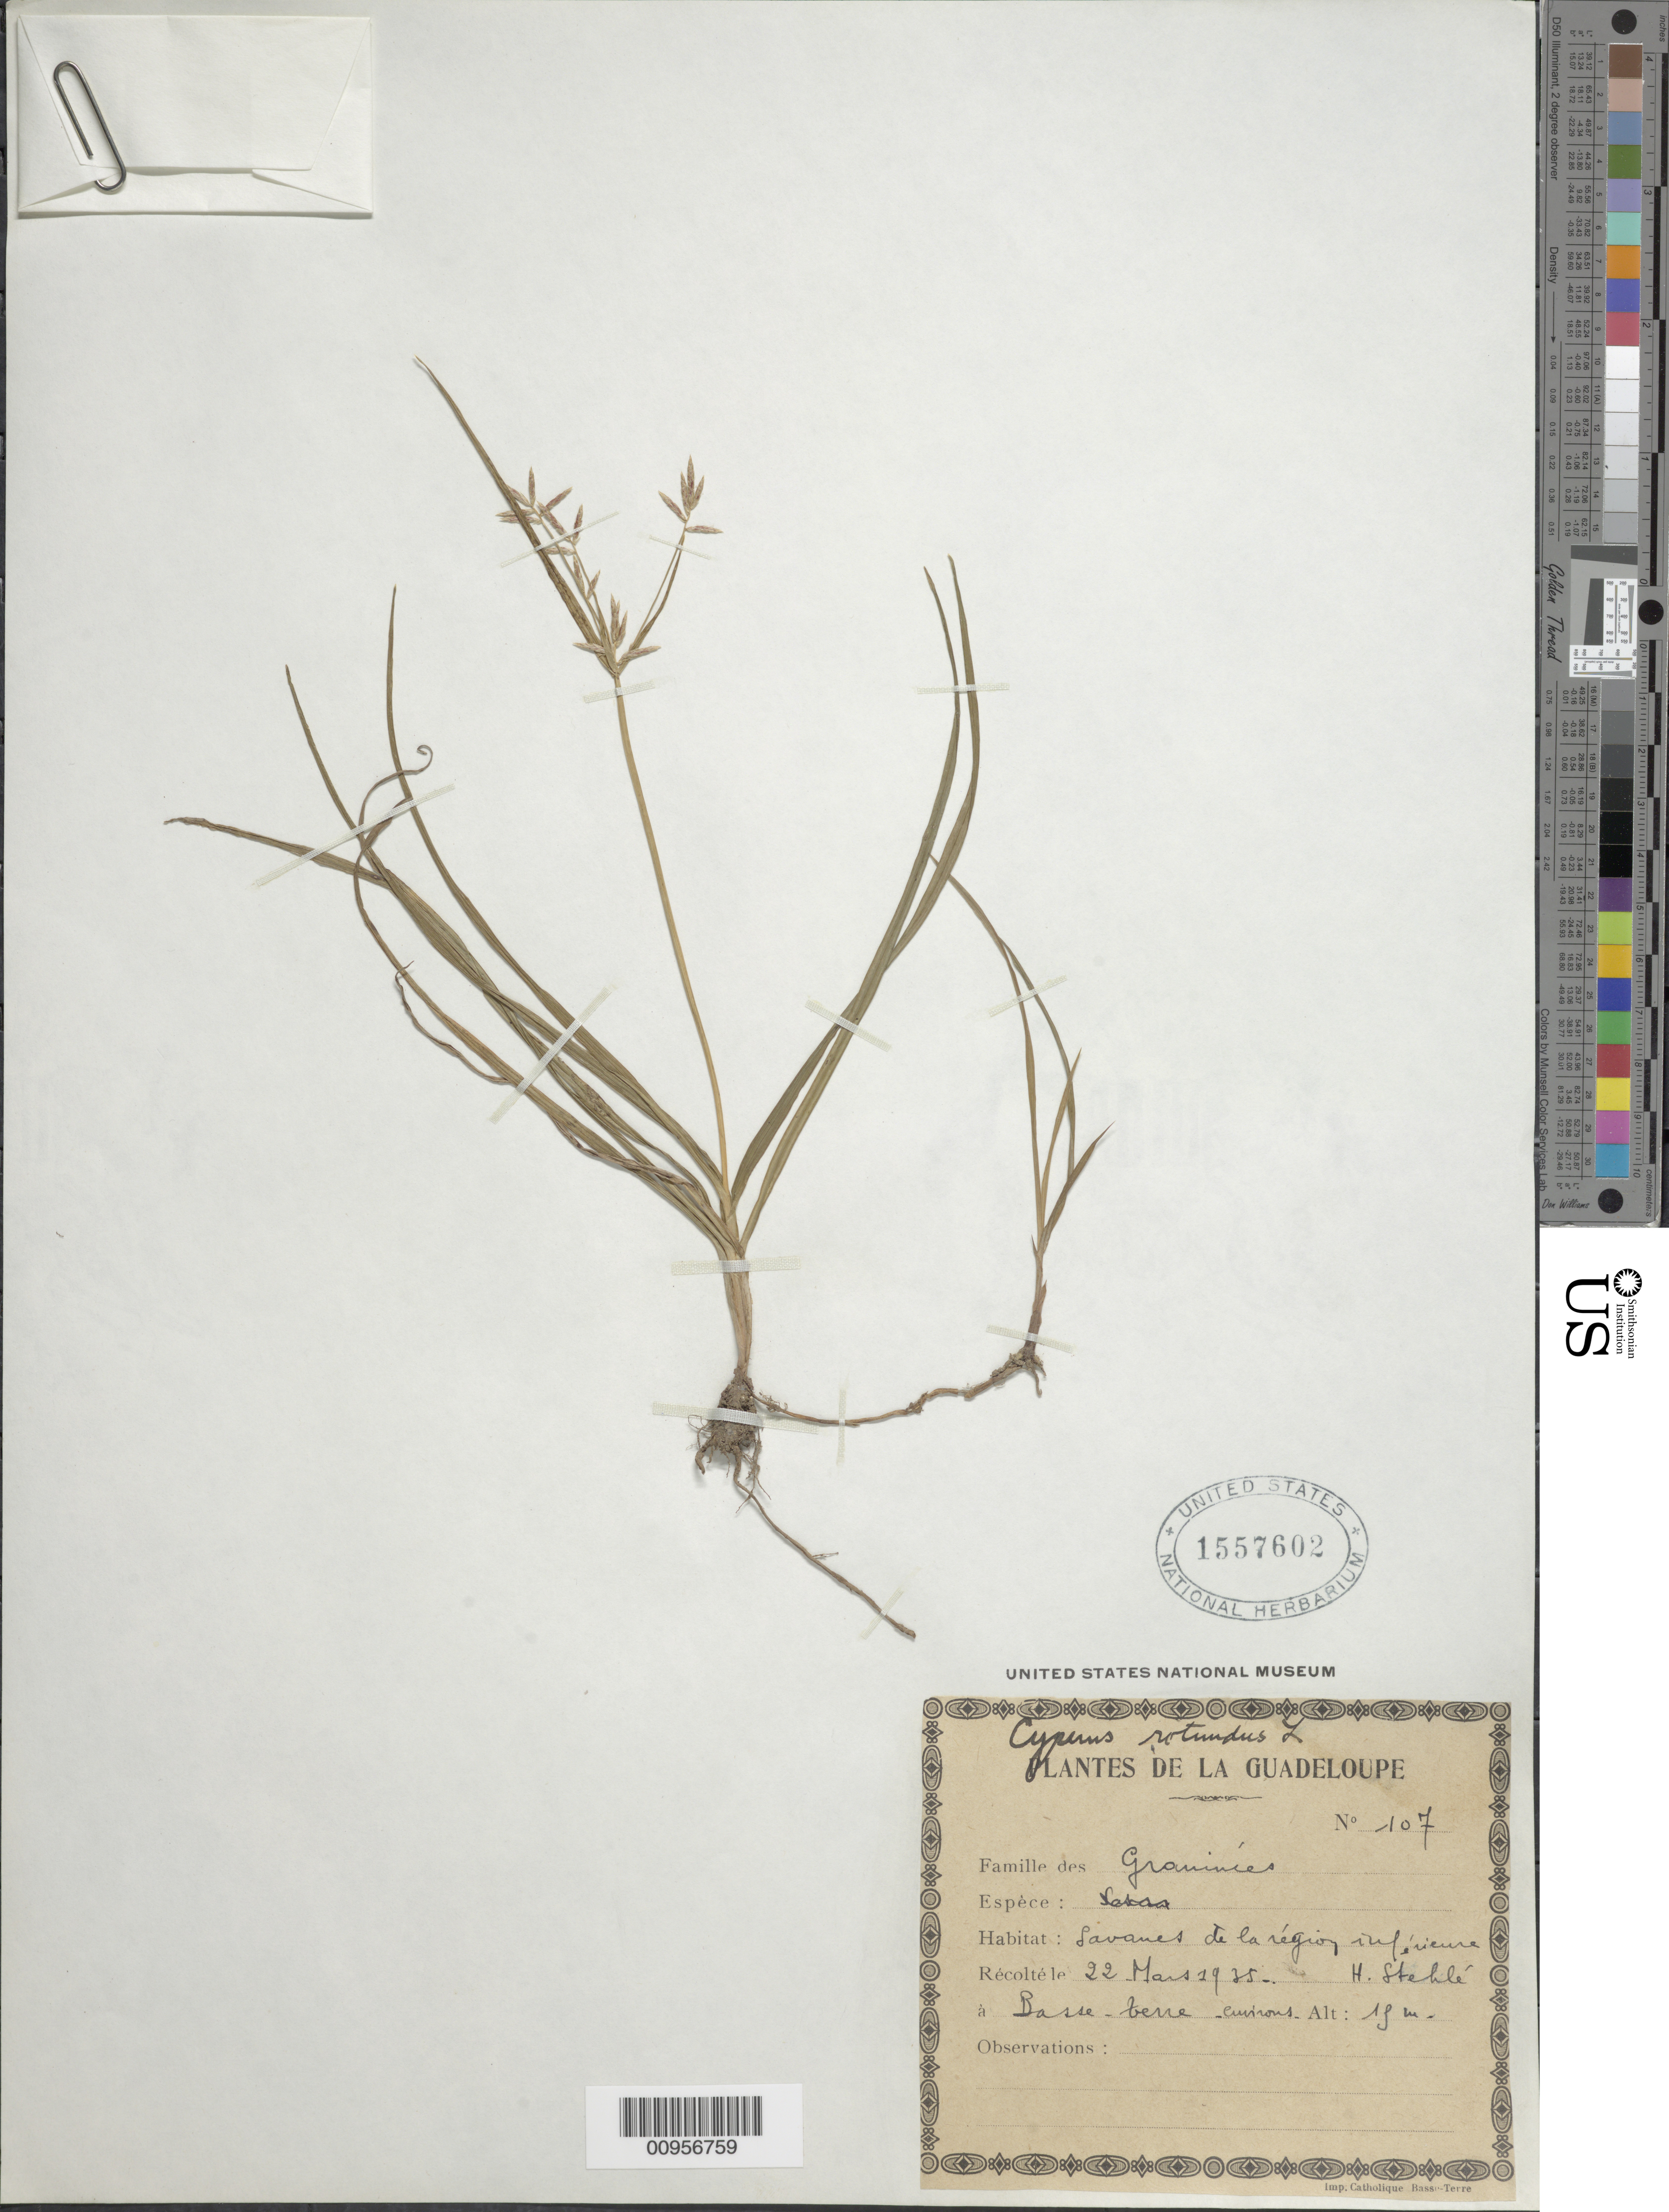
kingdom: Plantae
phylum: Tracheophyta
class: Liliopsida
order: Poales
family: Cyperaceae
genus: Cyperus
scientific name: Cyperus rotundus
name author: L.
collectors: H. Stehlé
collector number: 107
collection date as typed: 22 Mar 1935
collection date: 1935-03-22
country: Guadeloupe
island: Basse Terre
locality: Basse Terre, environs, savanes de la région "inf'rieure"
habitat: Savanes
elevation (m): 15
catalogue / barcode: US 1557602